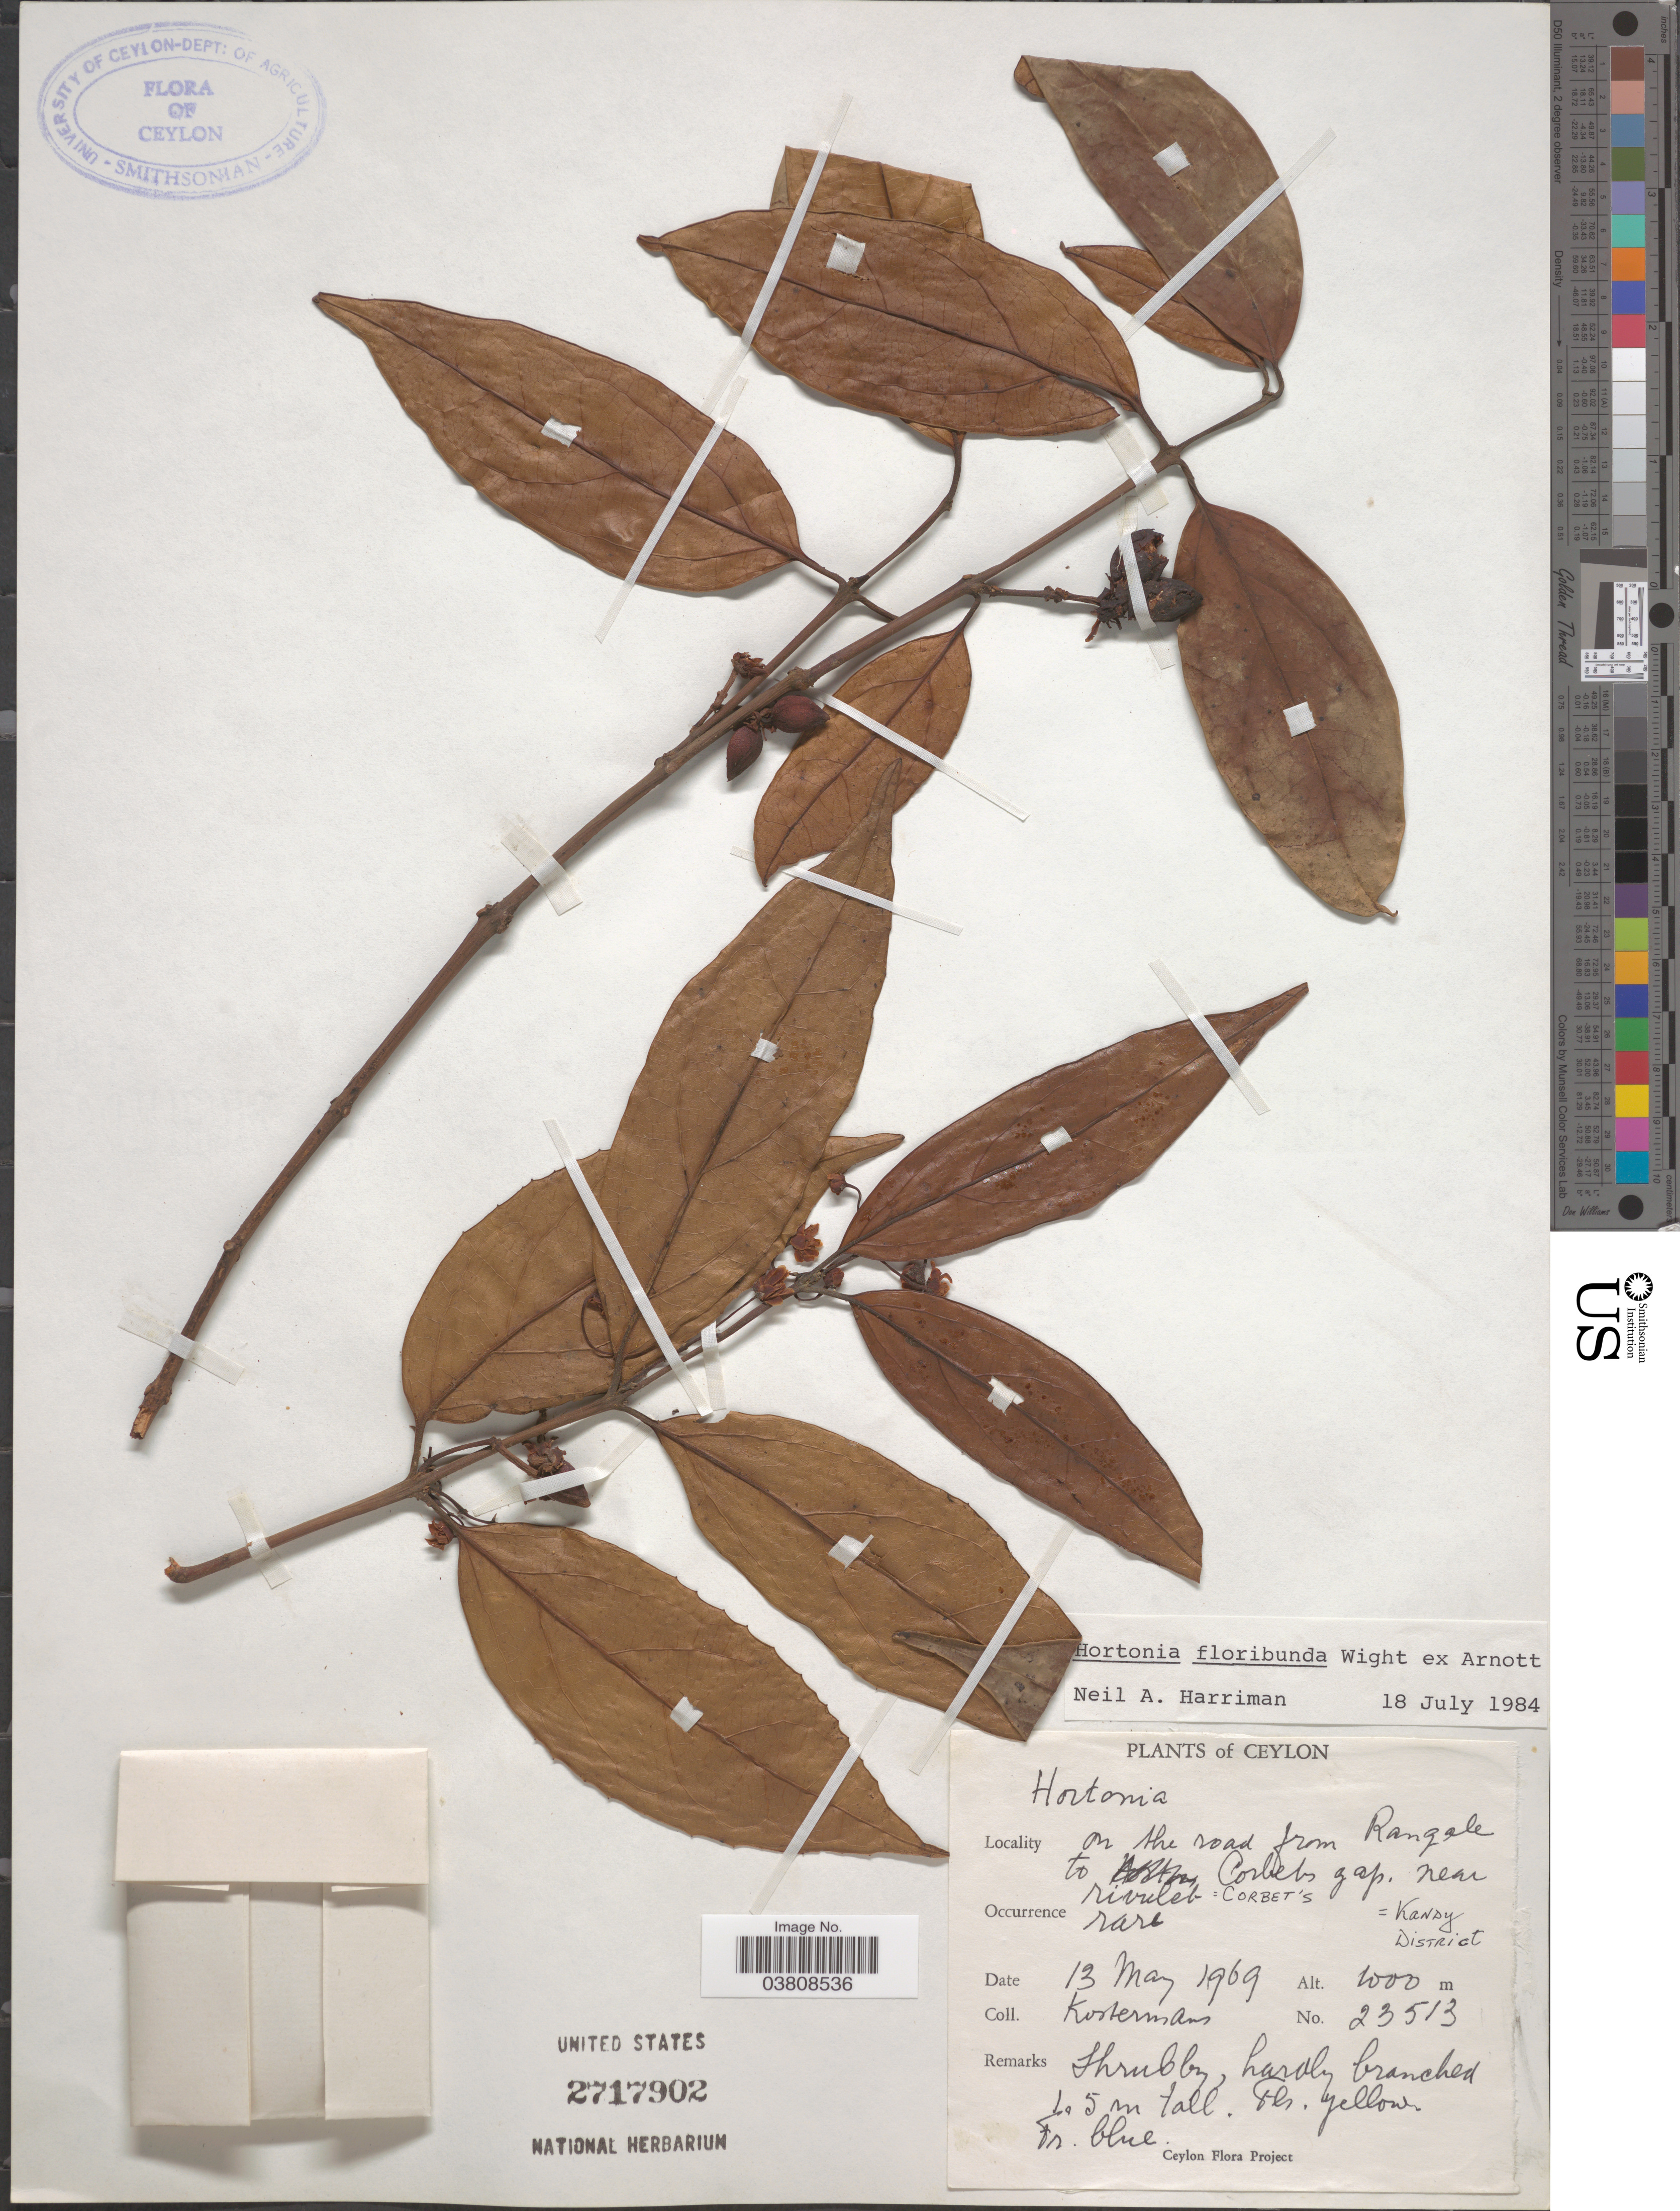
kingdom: Plantae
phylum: Tracheophyta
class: Magnoliopsida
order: Laurales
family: Monimiaceae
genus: Hortonia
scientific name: Hortonia floribunda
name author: Wight ex Arn.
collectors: Kostermans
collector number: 23513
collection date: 1969-05-13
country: Sri Lanka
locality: Ceylon. On the road from Rangale to Corbels gap. near rivulet = Corbet's = Kandy District.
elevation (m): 1000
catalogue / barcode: US 2717902